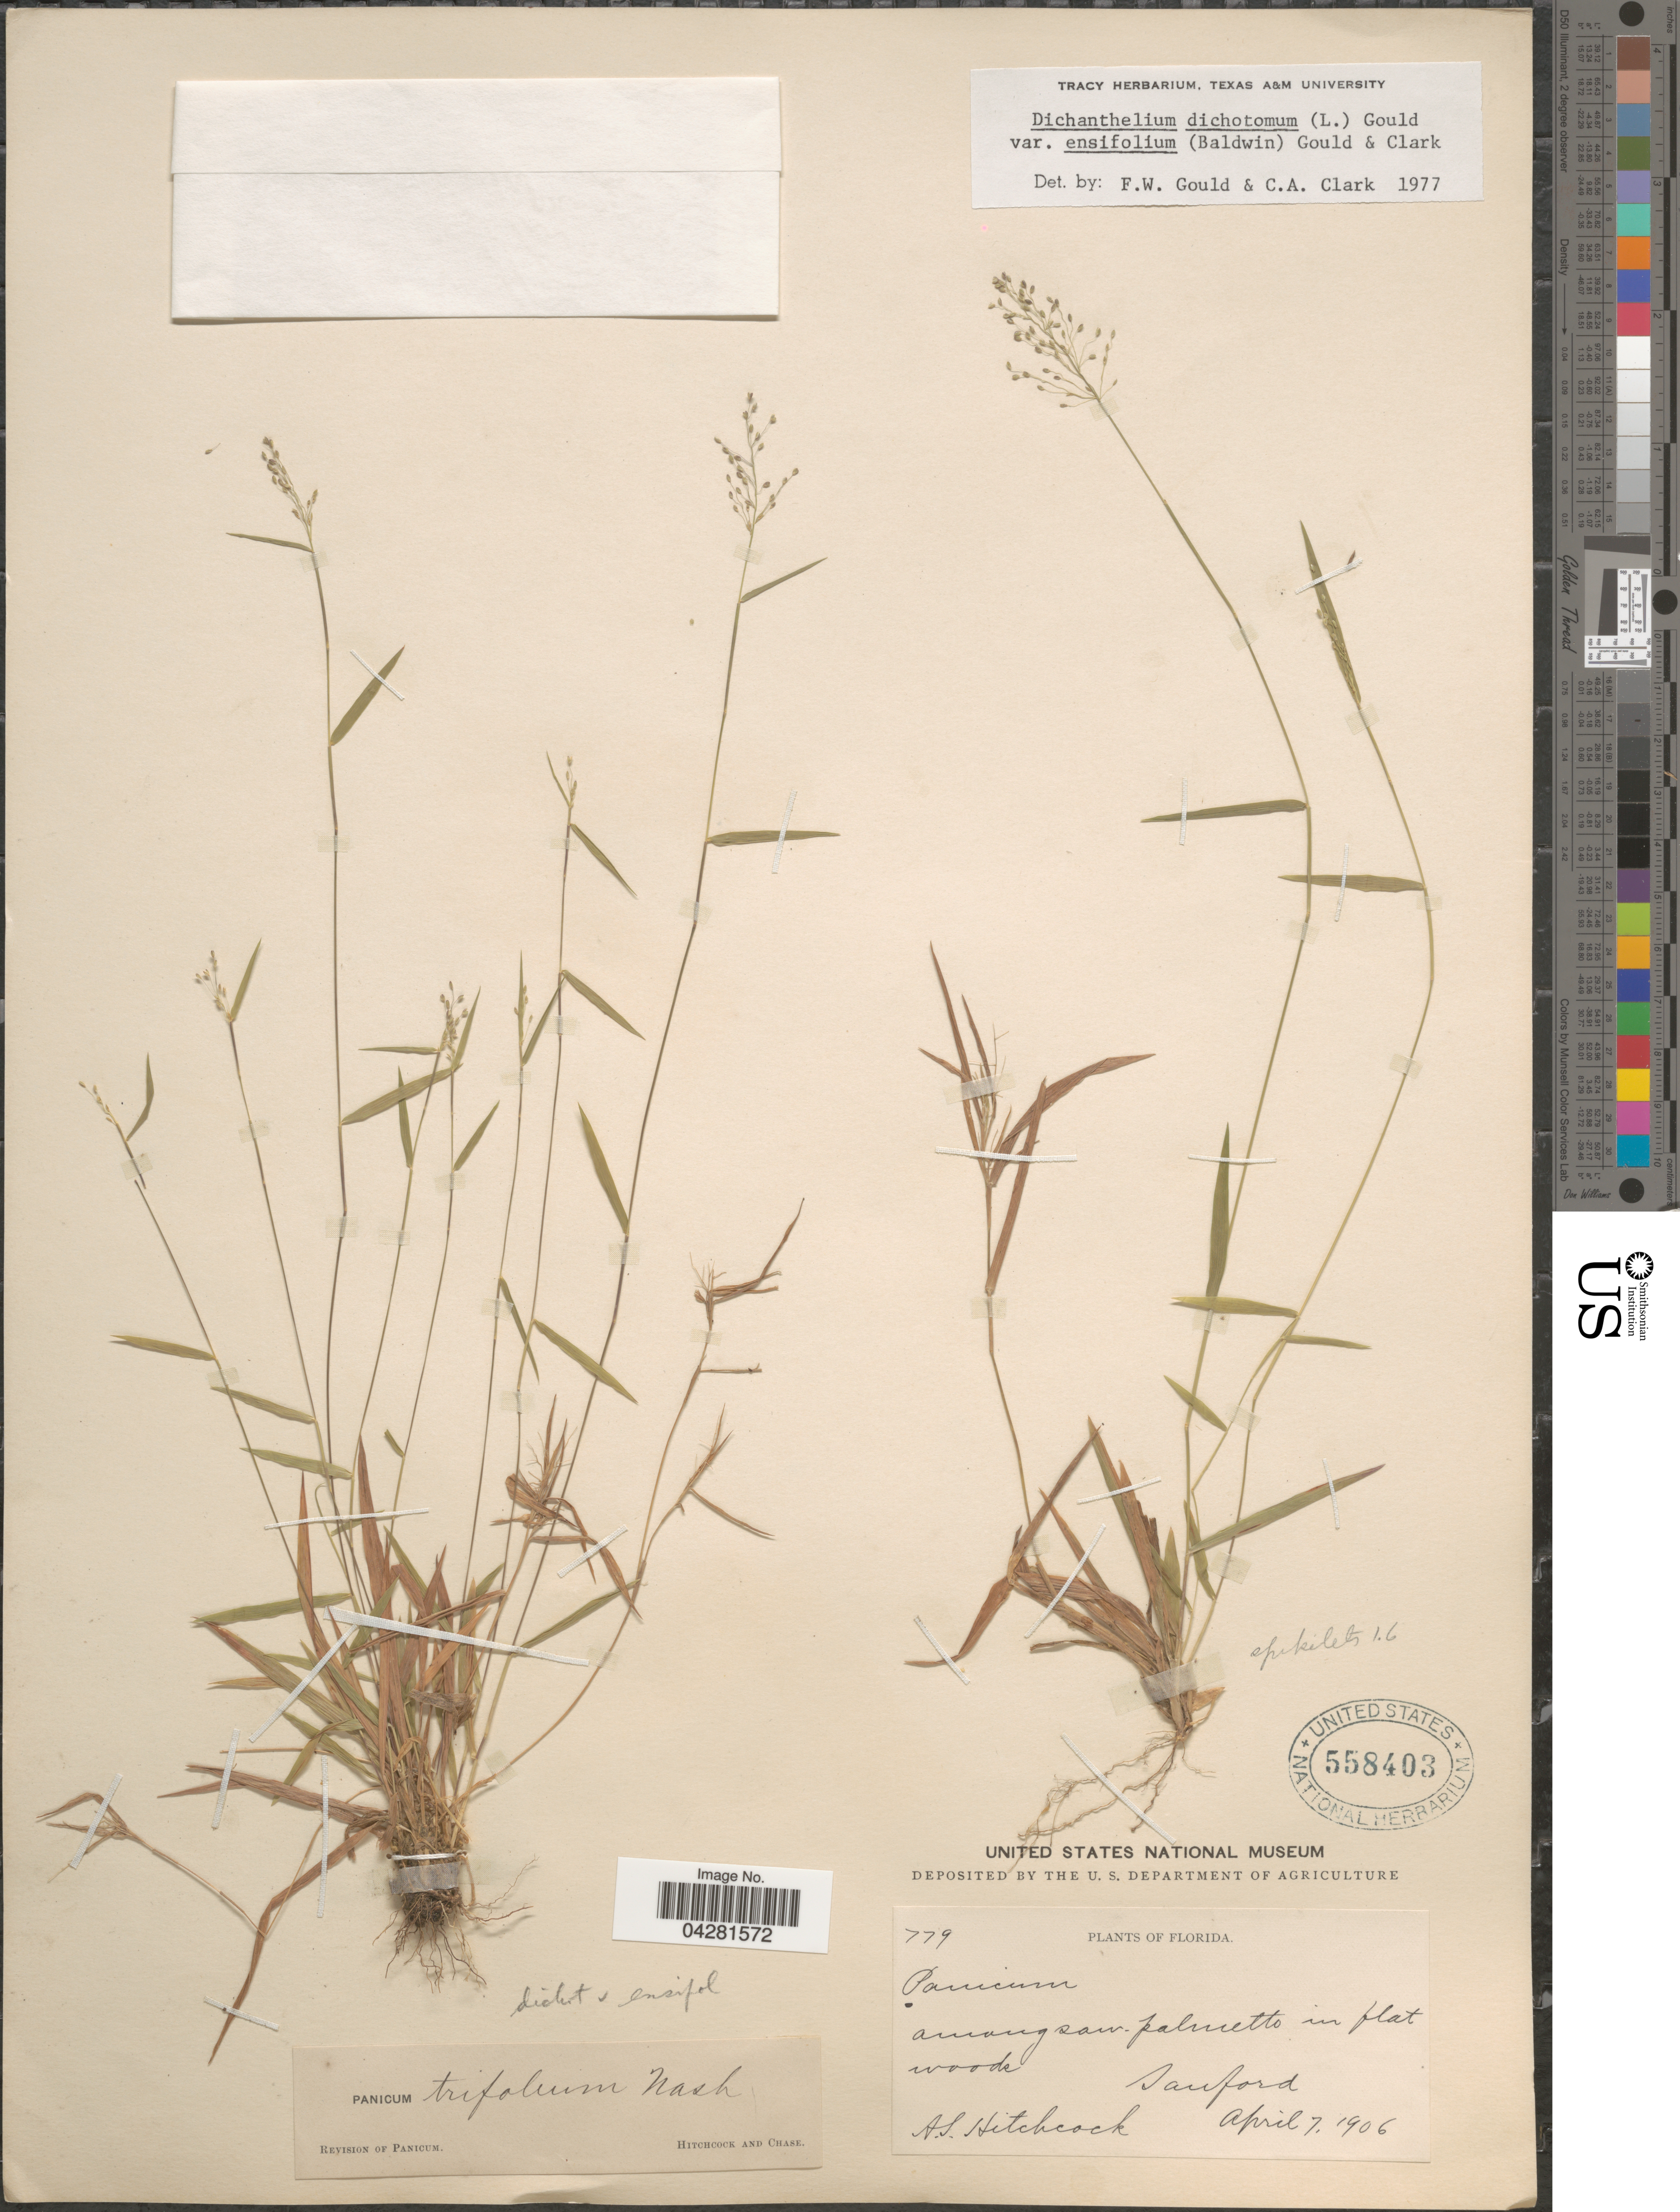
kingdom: Plantae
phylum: Tracheophyta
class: Liliopsida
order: Poales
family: Poaceae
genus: Dichanthelium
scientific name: Dichanthelium ensifolium var. ensifolium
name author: (Baldwin ex Elliot) Gould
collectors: A. S. Hitchcock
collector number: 779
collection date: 1906-04-07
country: United States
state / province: Florida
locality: Sanford.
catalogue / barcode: US 558403